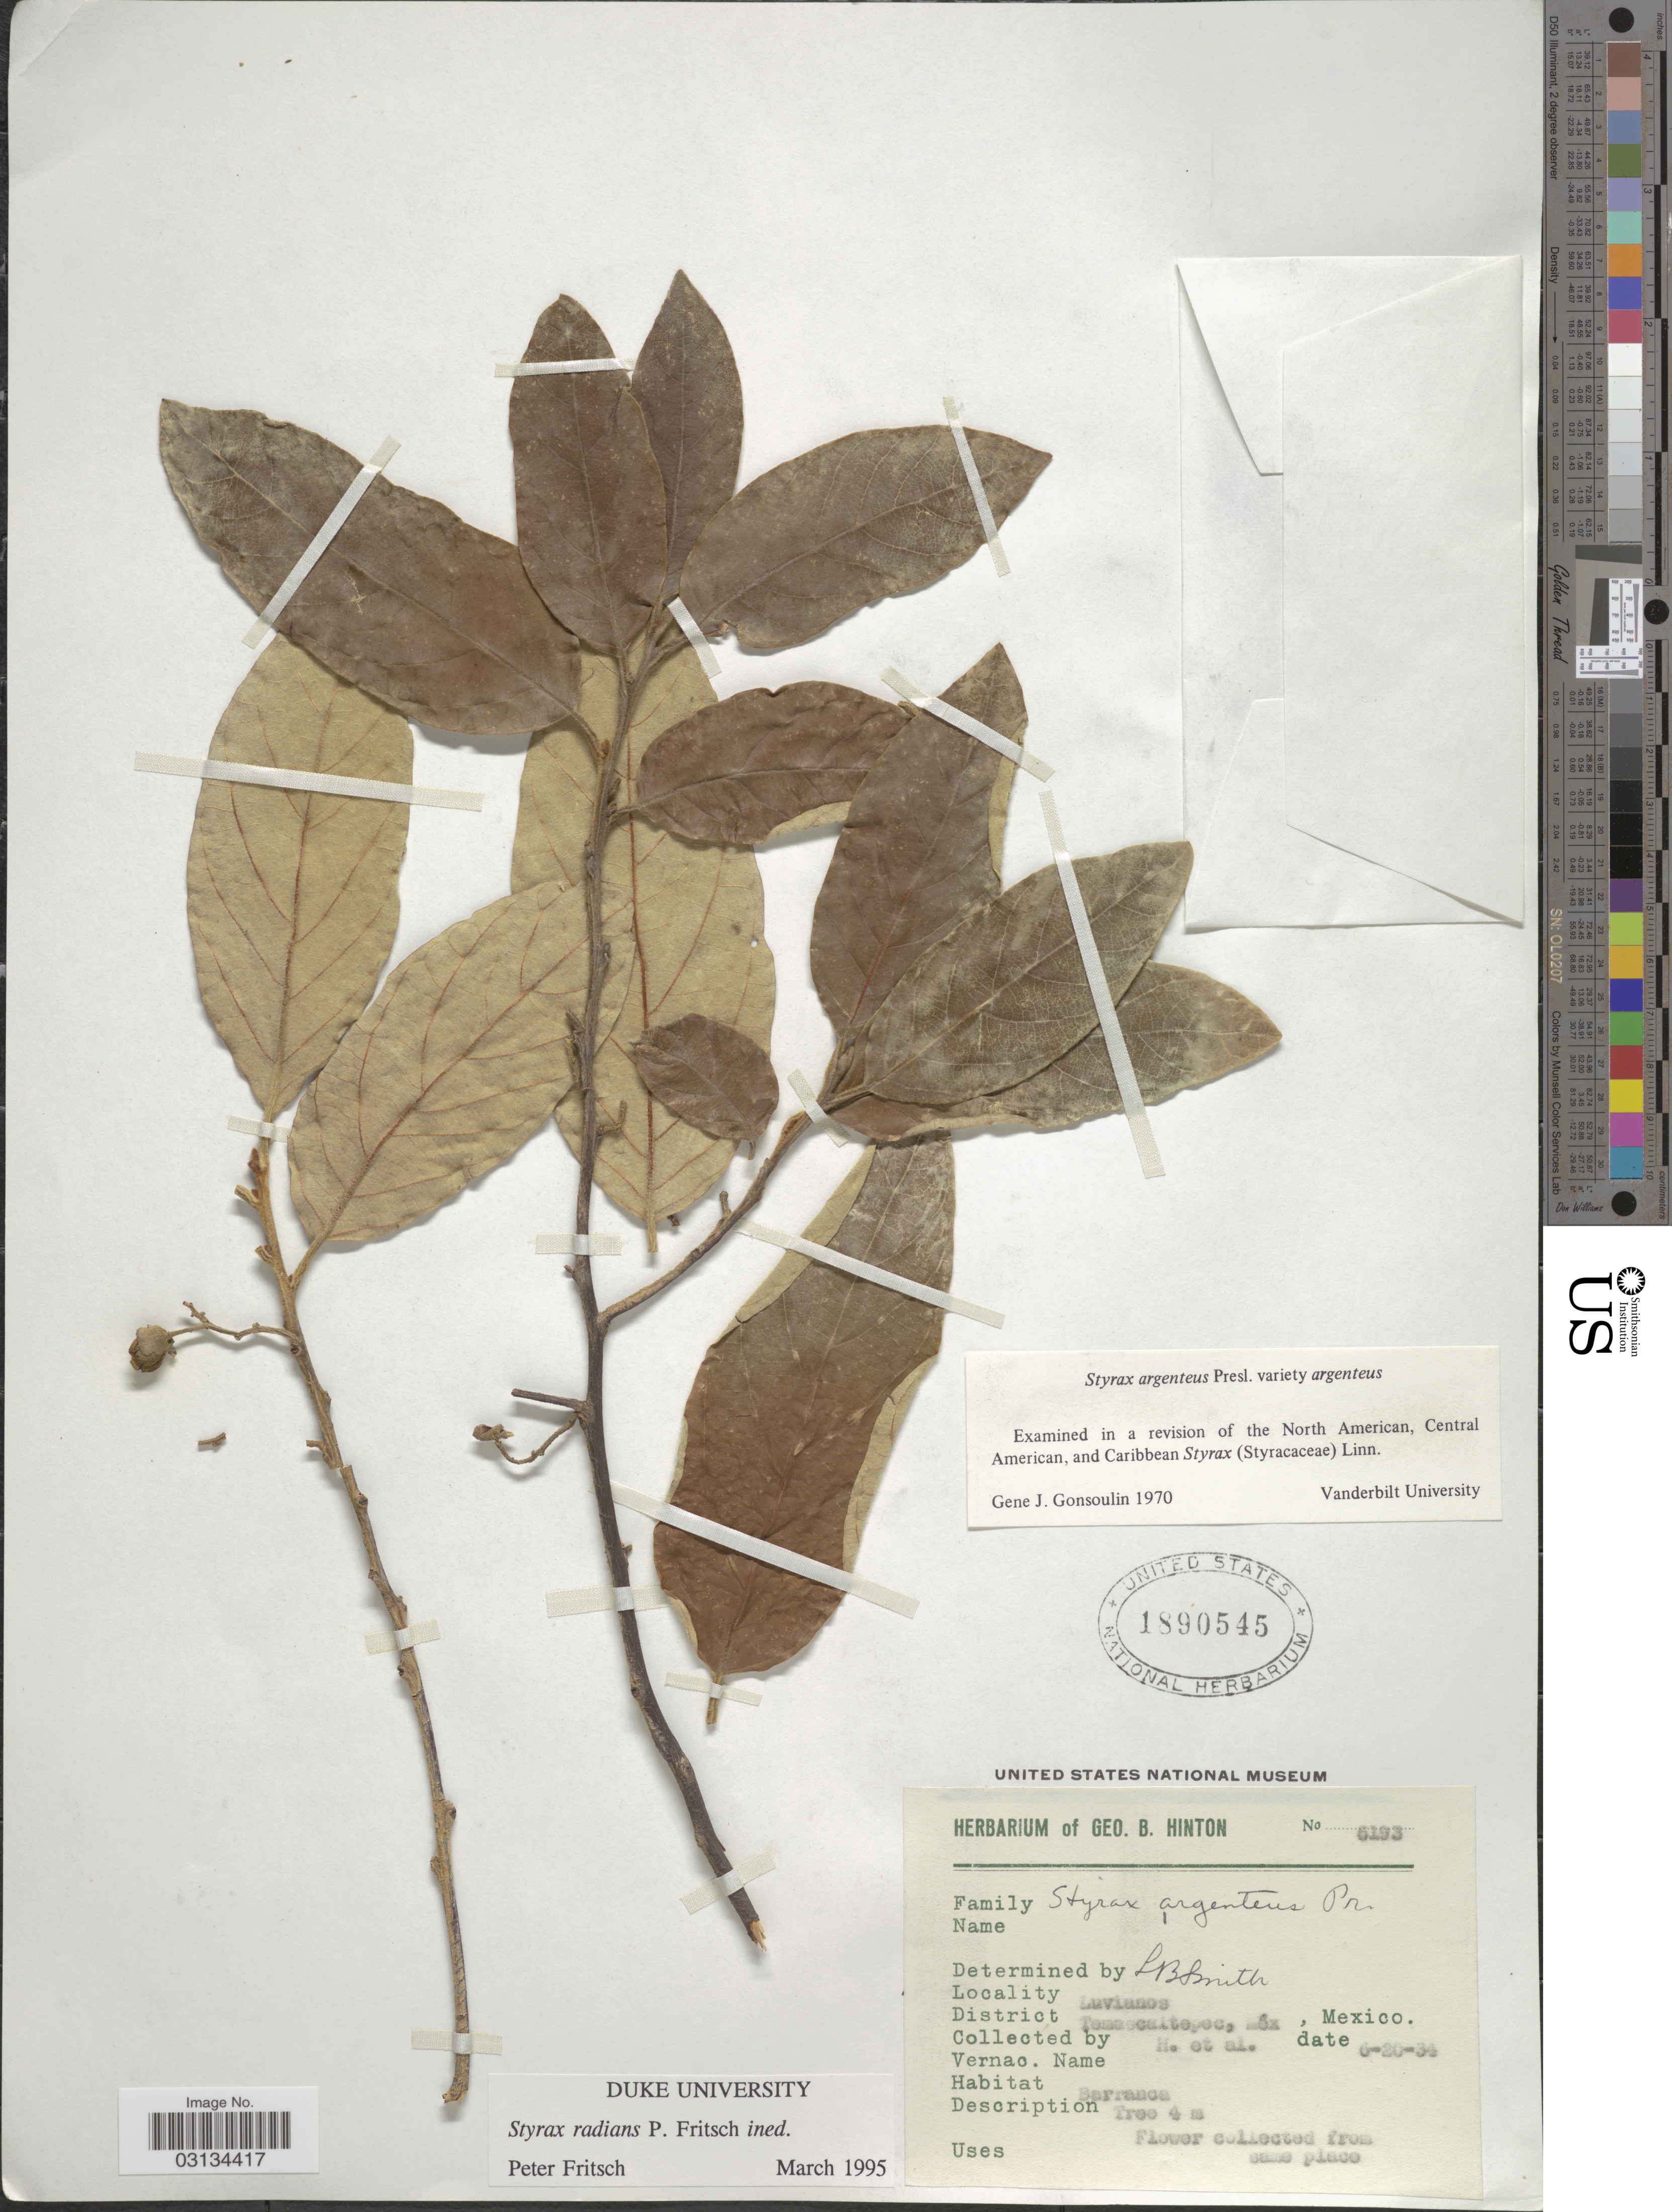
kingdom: Plantae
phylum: Tracheophyta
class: Magnoliopsida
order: Ericales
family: Styracaceae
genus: Styrax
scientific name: Styrax radians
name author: P.W. Fritsch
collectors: G. B. Hinton & et al.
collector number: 6193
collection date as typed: Transcribed d/m/y: 20/6/34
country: Mexico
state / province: México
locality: Luvianos, District Temascaltepec.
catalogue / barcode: US 1890545